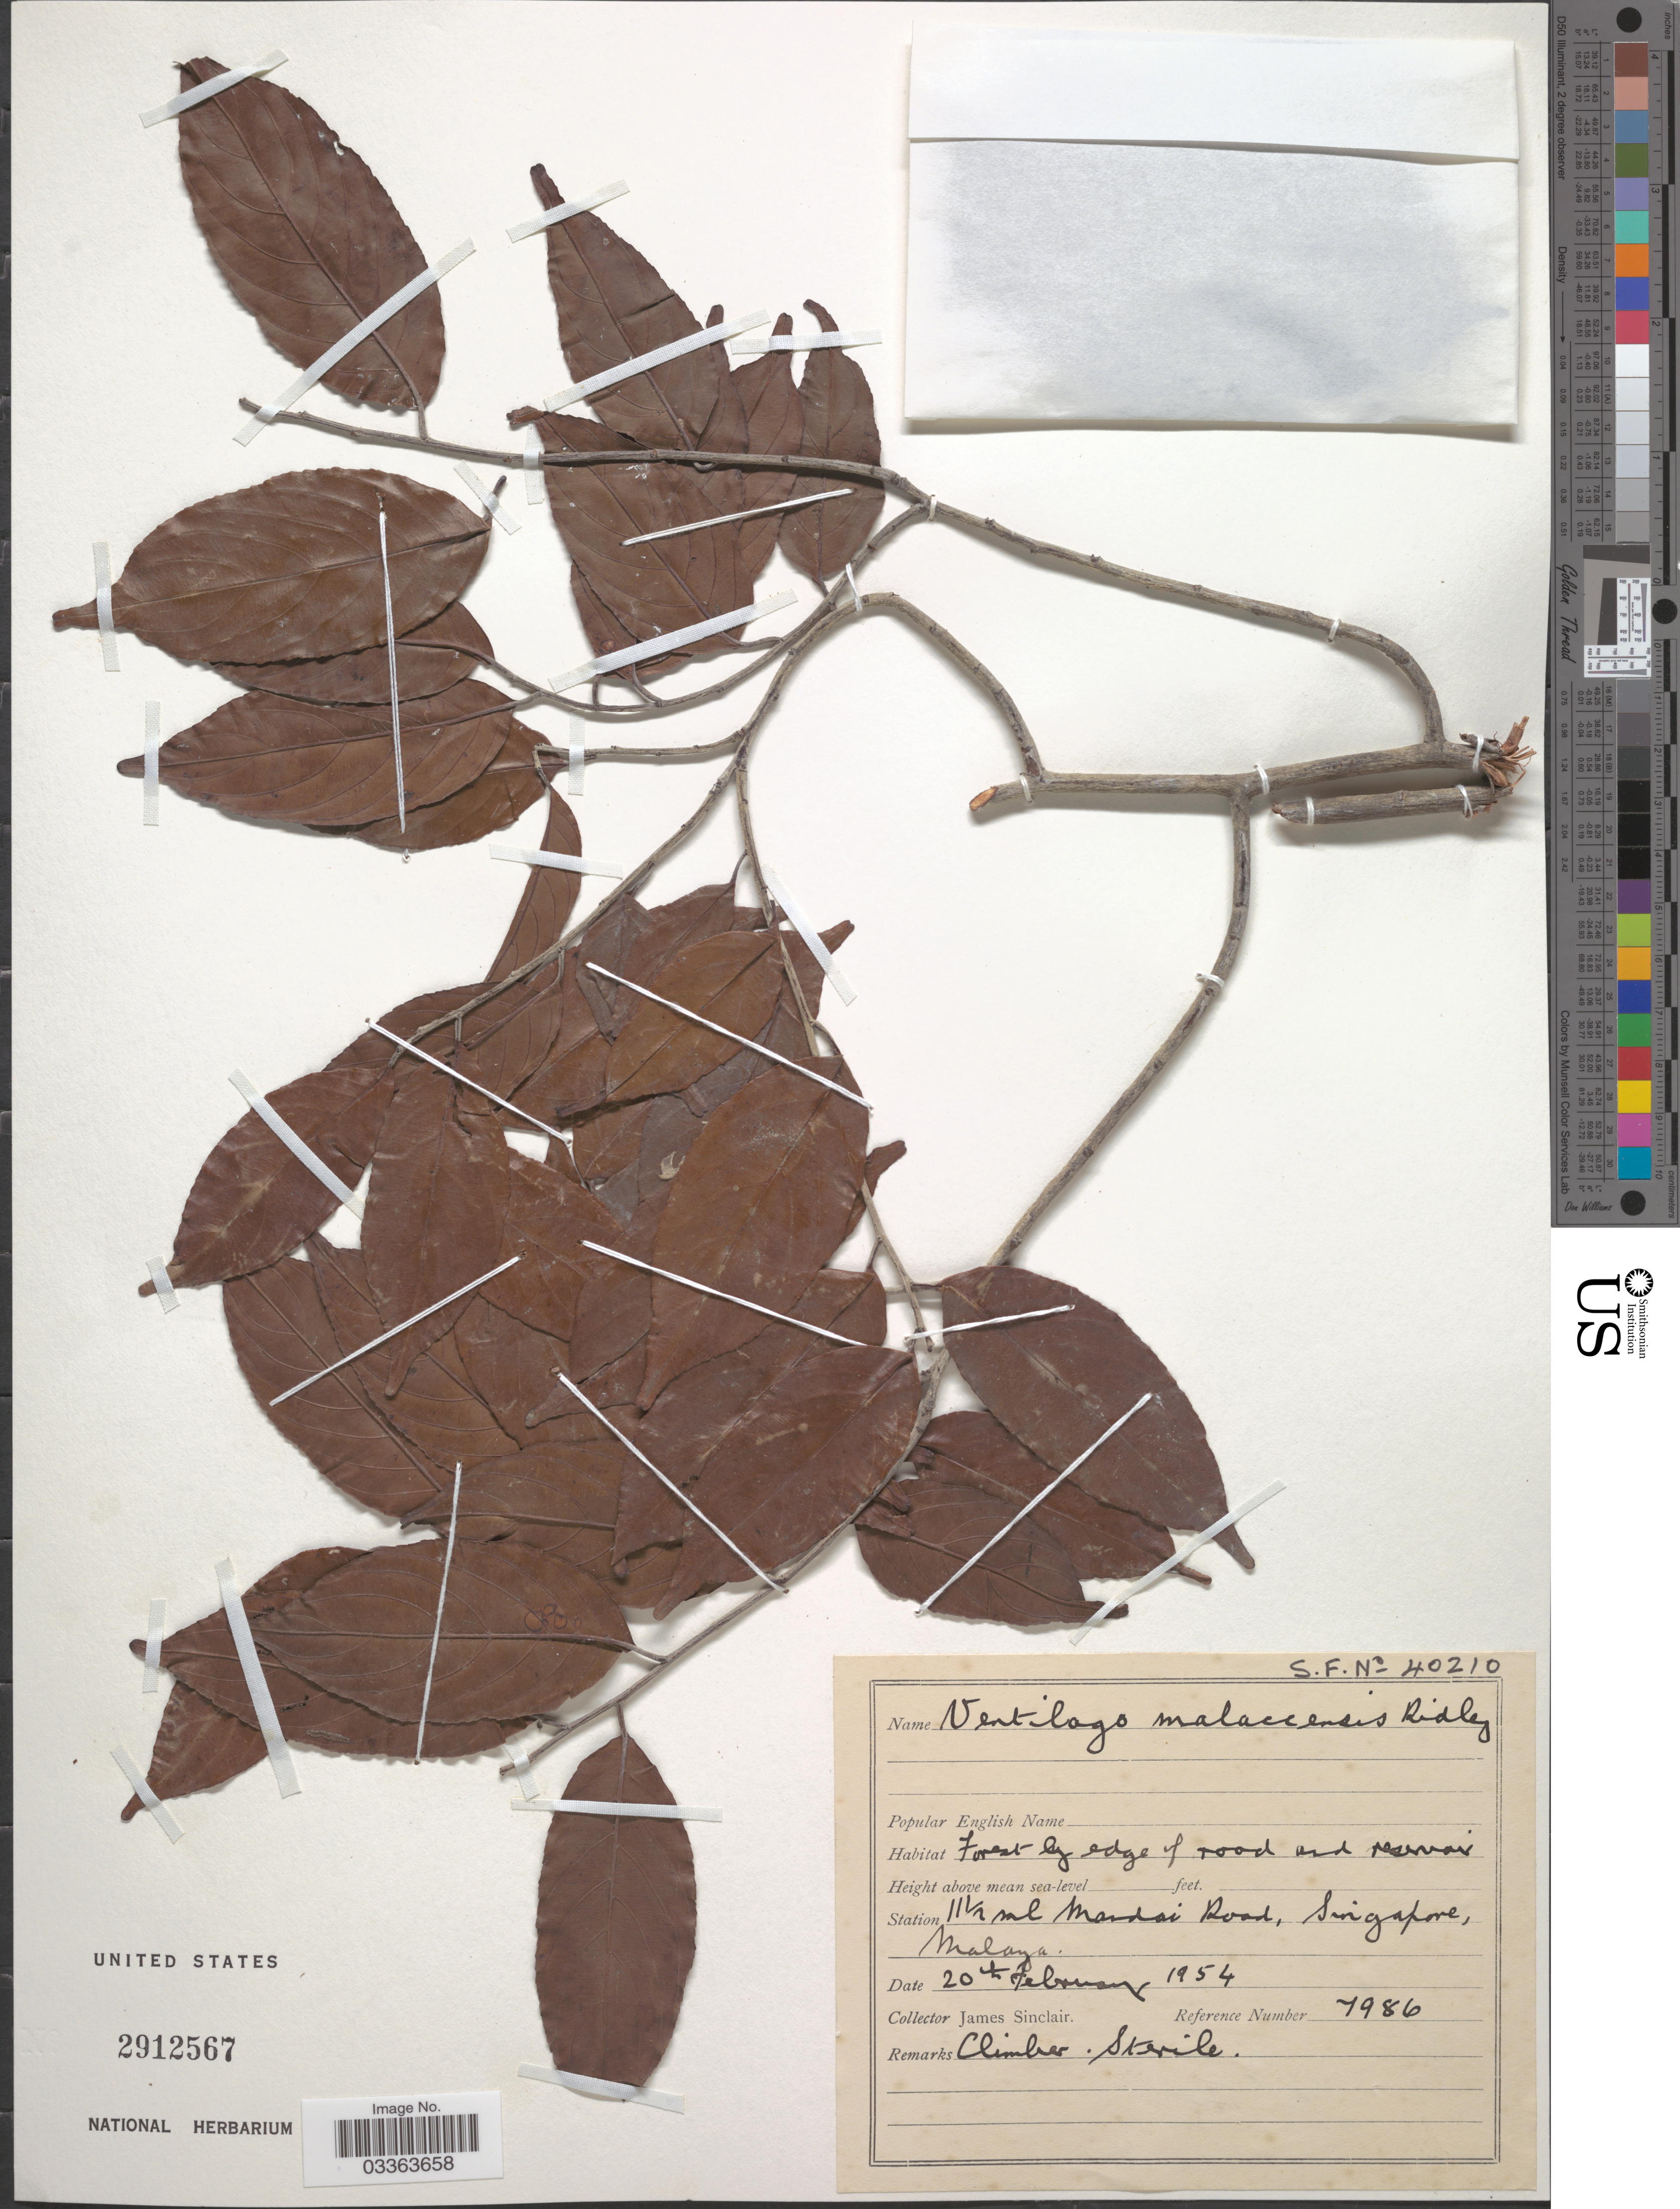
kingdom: Plantae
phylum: Tracheophyta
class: Magnoliopsida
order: Rosales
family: Rhamnaceae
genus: Ventilago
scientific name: Ventilago malaccensis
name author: Ridl.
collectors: J. Sinclair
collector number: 7986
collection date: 1954-02-20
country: Singapore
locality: Forest by edge of road and reservoir. 11½ ml Mandai Road, Malaya.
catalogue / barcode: US 2912567